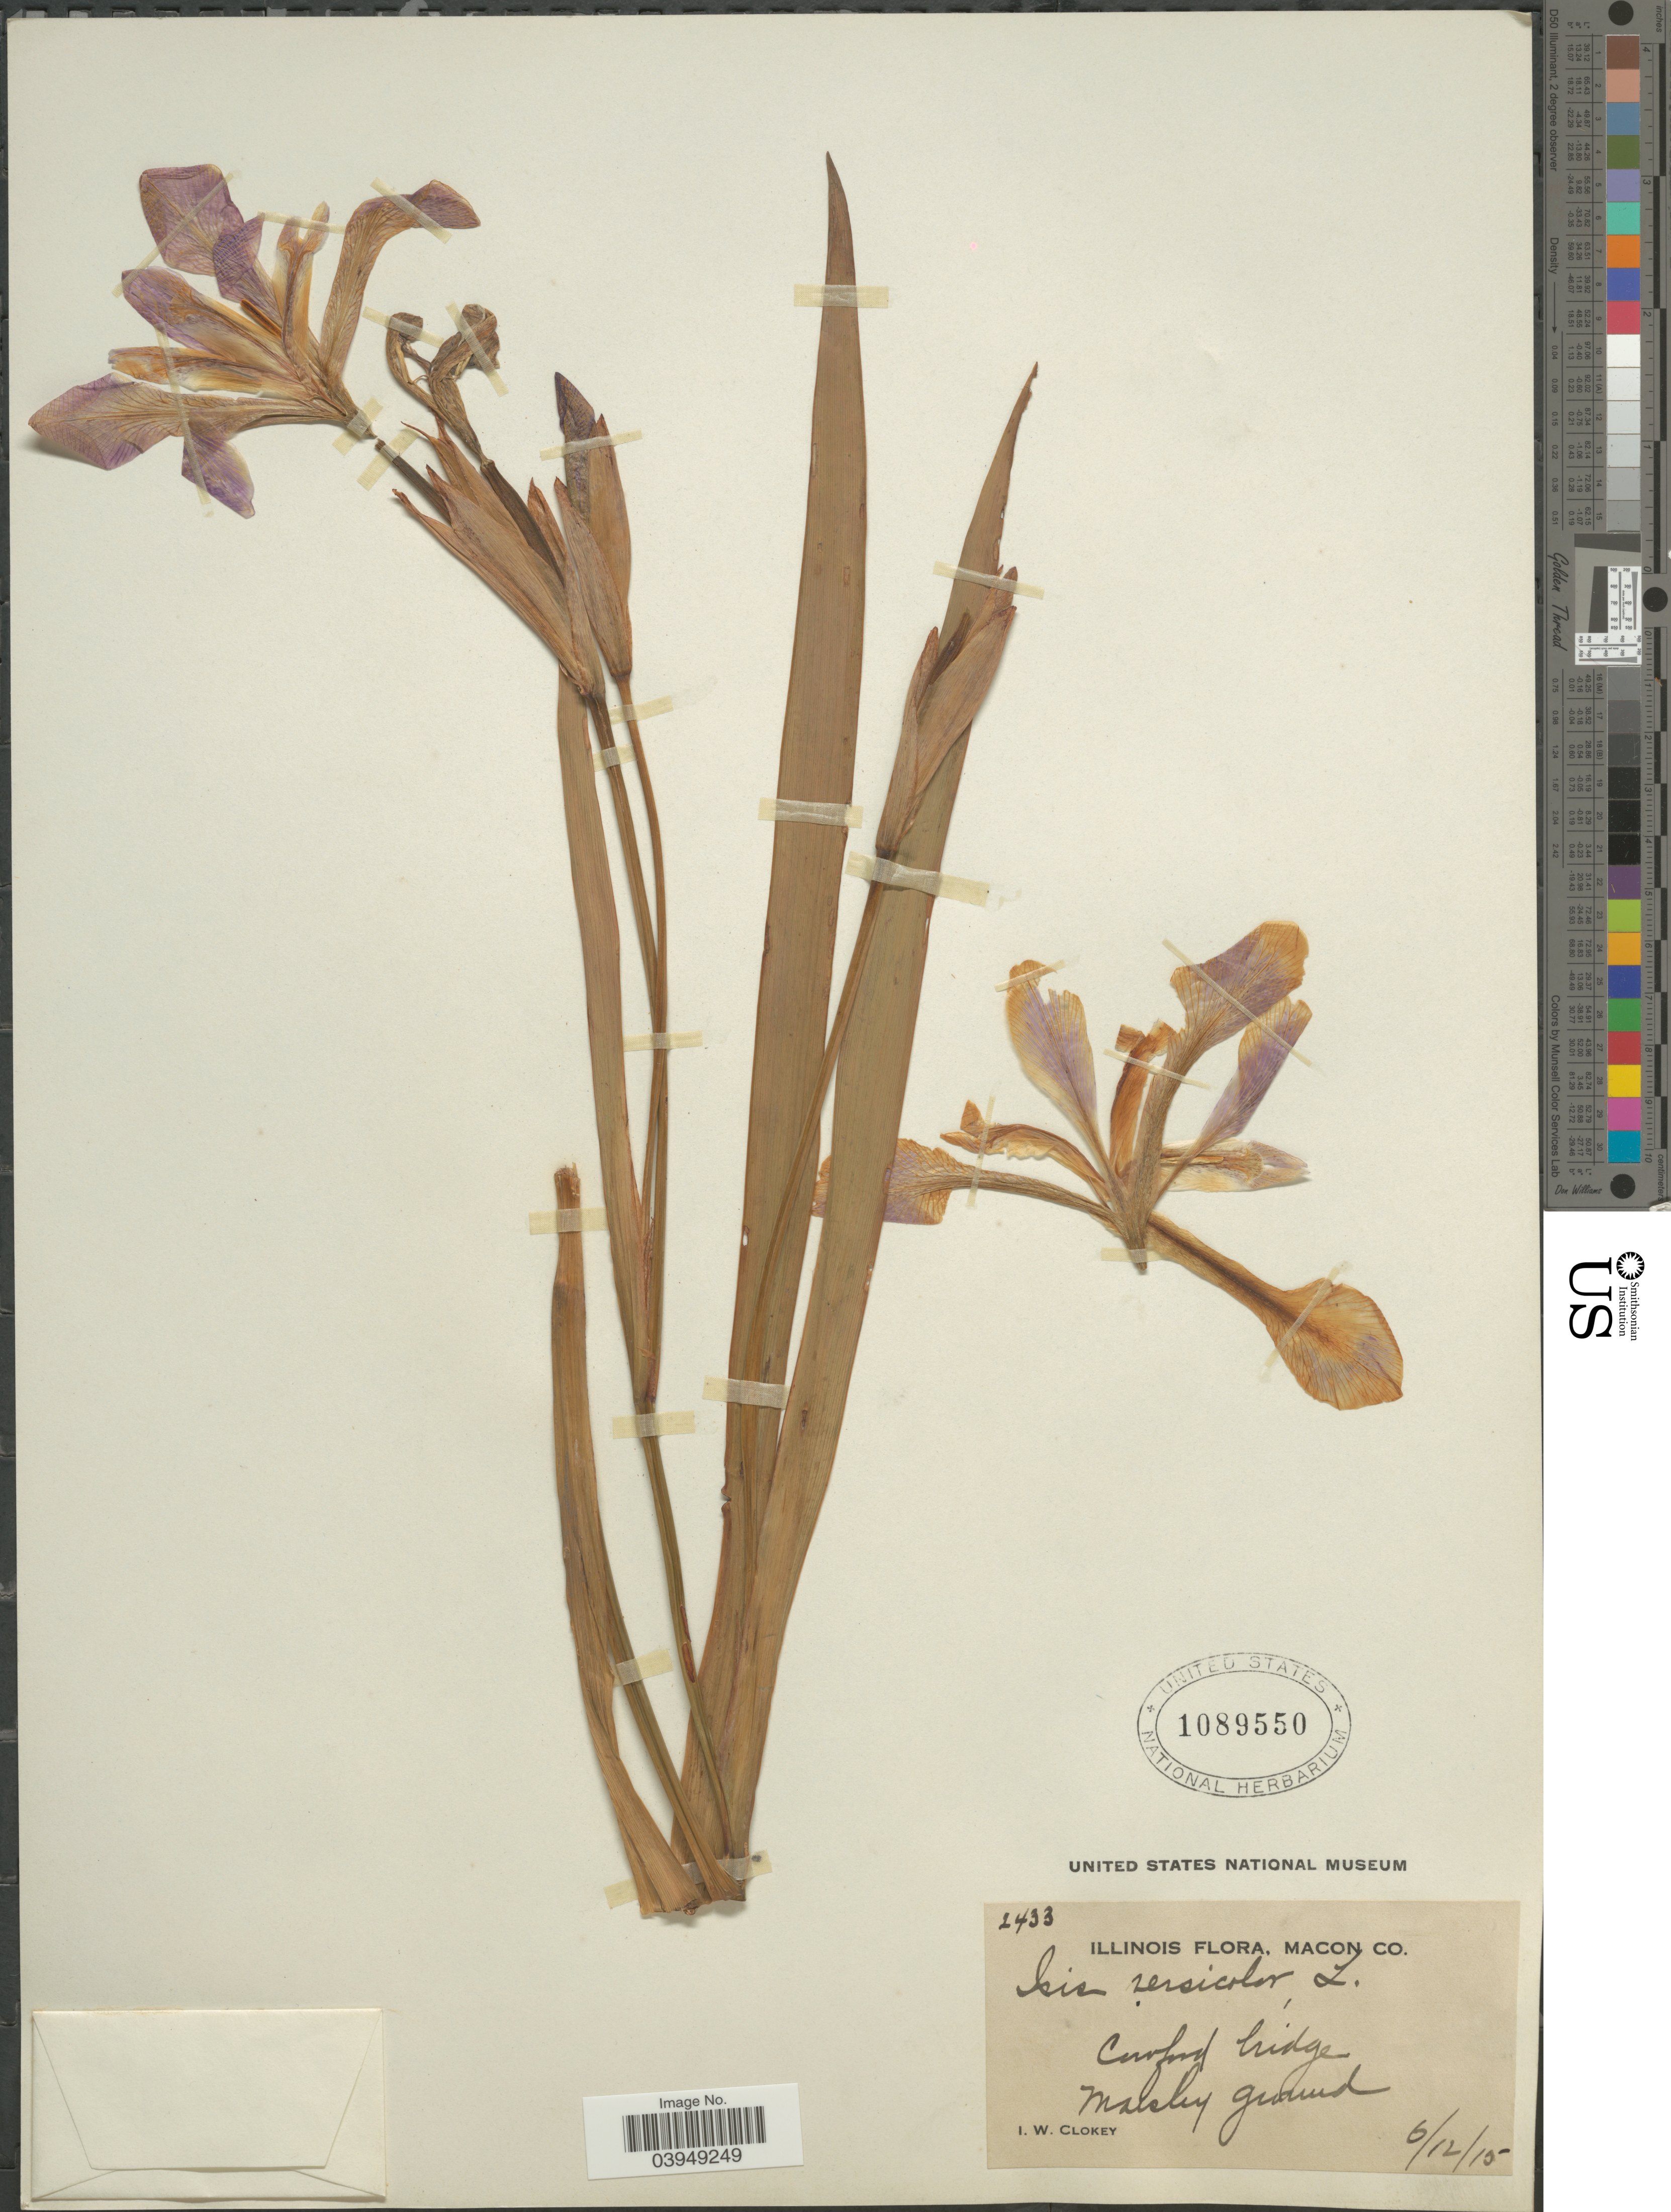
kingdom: Plantae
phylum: Tracheophyta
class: Liliopsida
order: Asparagales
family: Iridaceae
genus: Iris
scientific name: Iris versicolor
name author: L.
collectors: I. W. Clokey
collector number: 2433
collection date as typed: Transcribed d/m/y: 12/6/15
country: United States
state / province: Illinois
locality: Macon Co. Cowford bridge.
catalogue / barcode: US 1089550